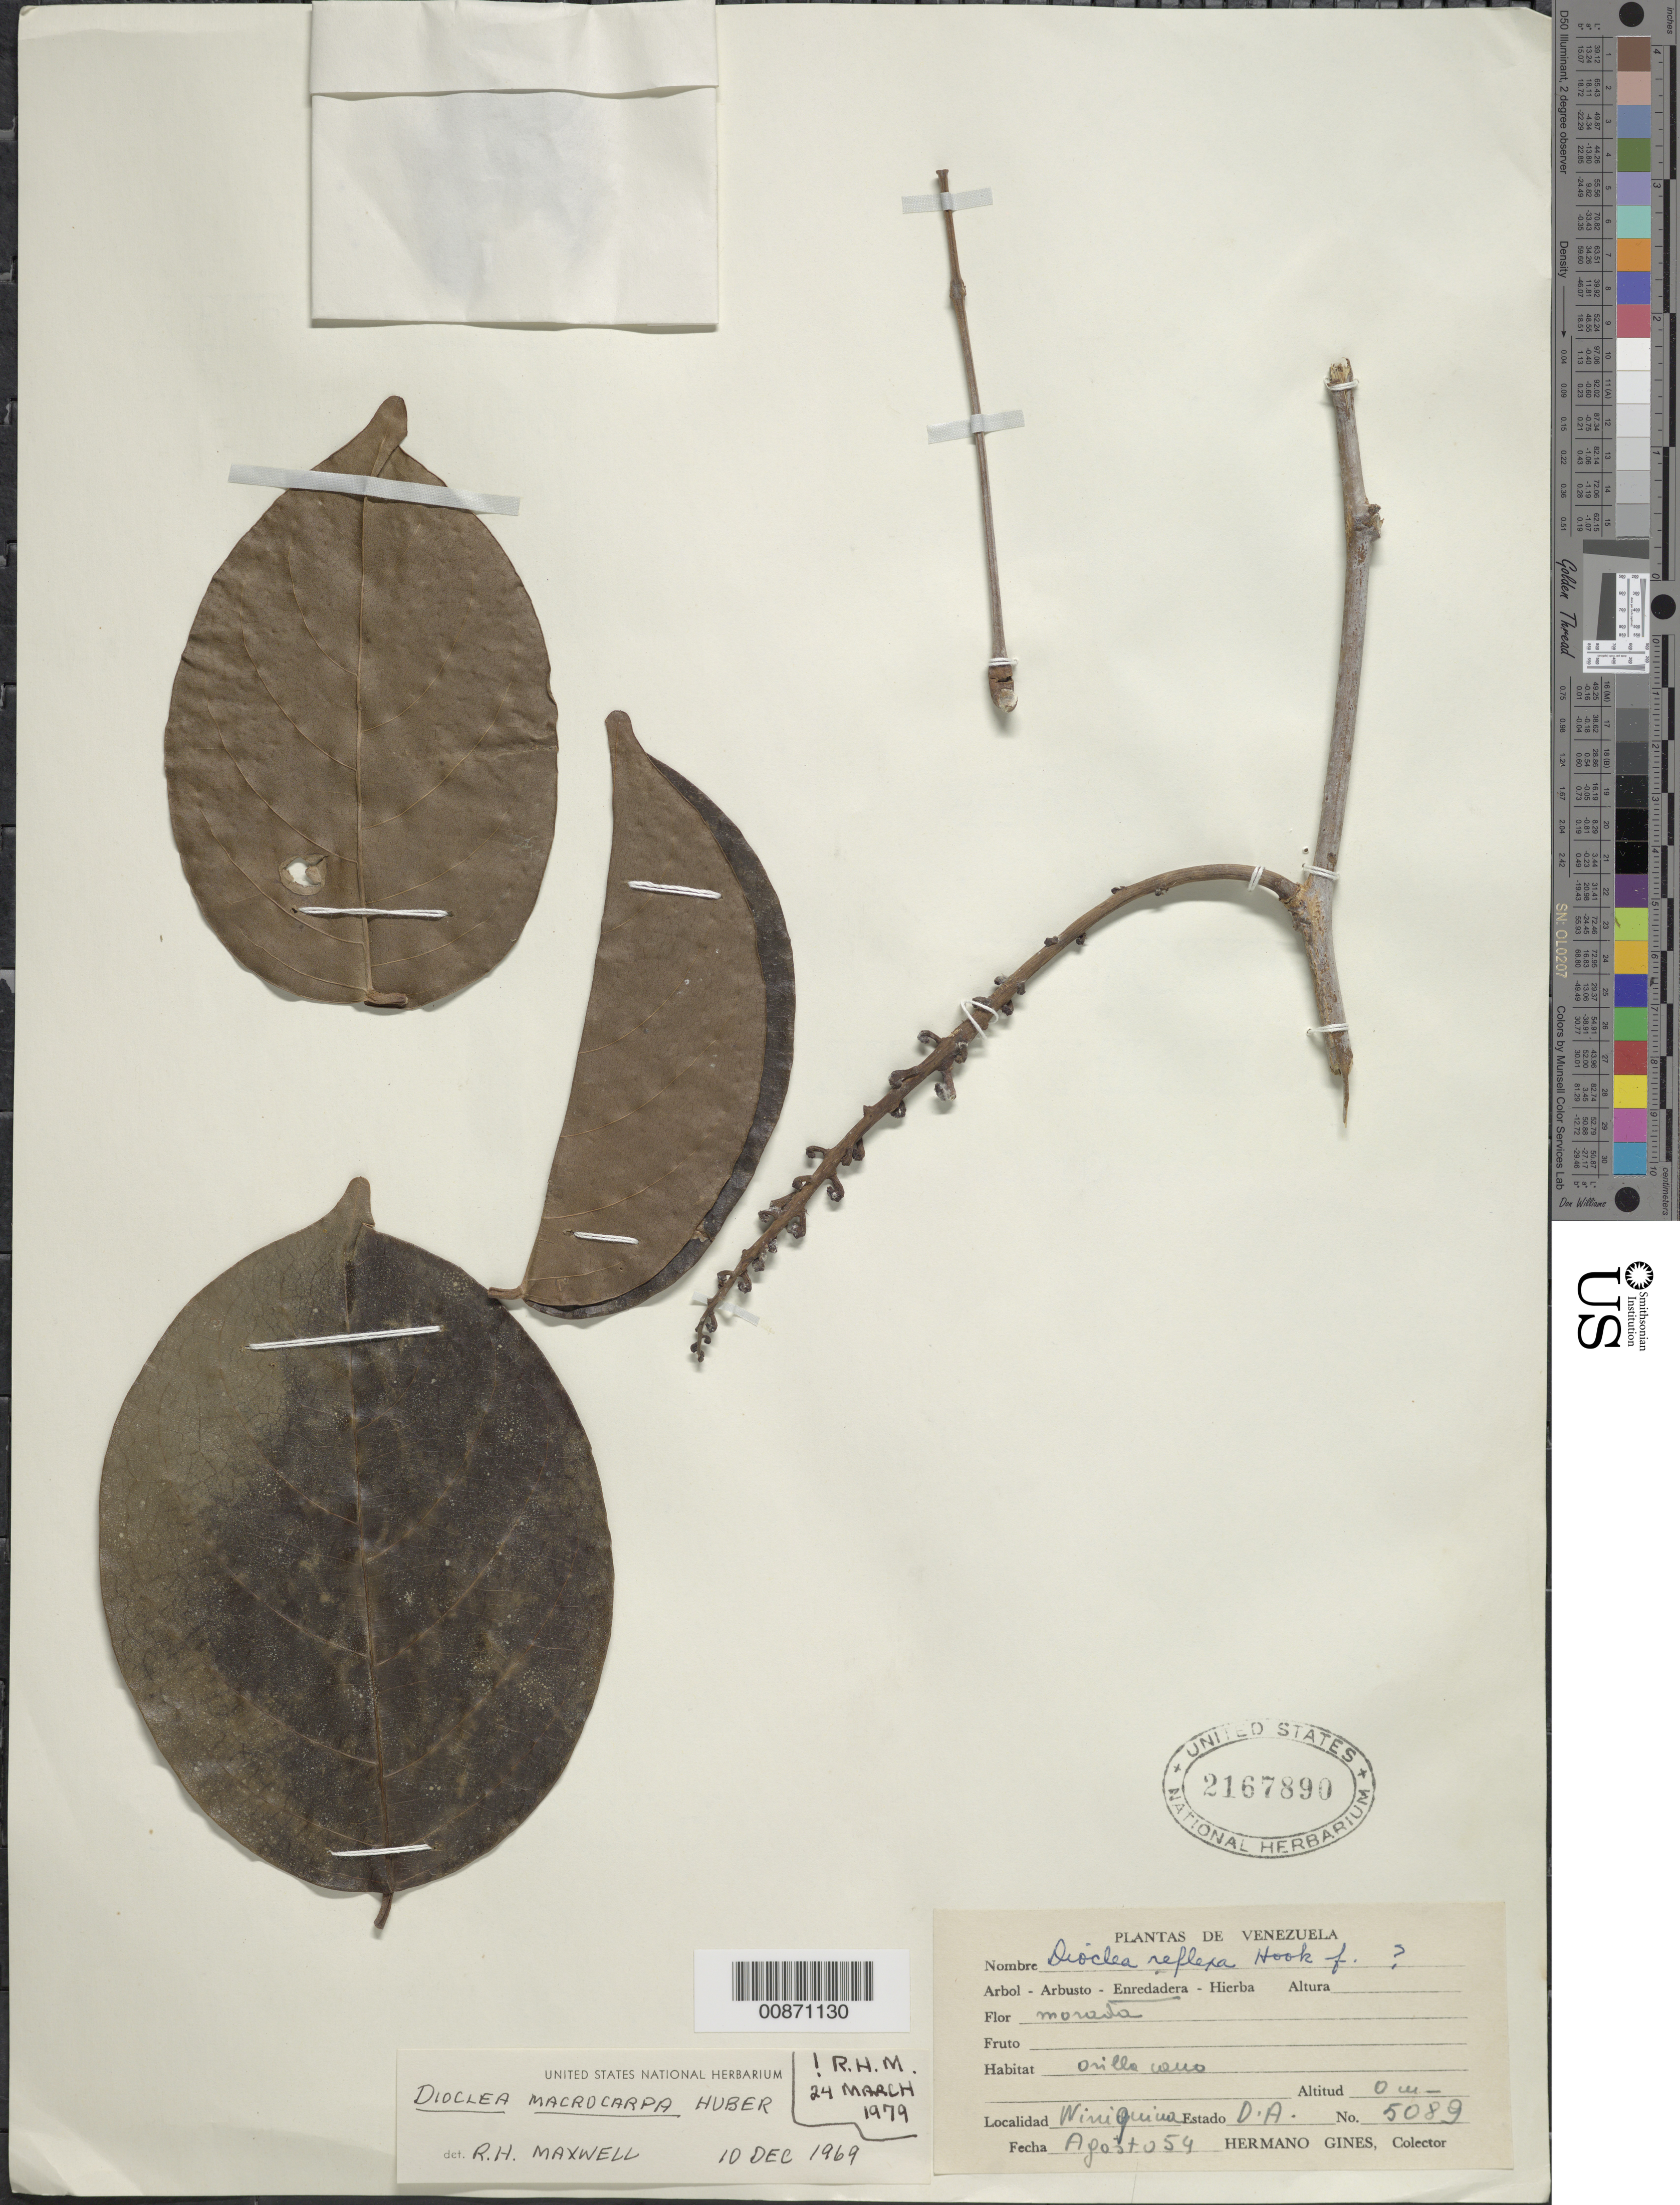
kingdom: Plantae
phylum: Tracheophyta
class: Magnoliopsida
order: Fabales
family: Fabaceae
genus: Macropsychanthus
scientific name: Macropsychanthus macrocarpus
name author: (Huber) L.P. Queiroz & Snak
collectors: H. Gines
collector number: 5089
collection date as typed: Aug-54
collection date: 1954-08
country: Venezuela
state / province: Delta Amacuro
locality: C. Wiuiquina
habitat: Orilla cano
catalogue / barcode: US 2167890